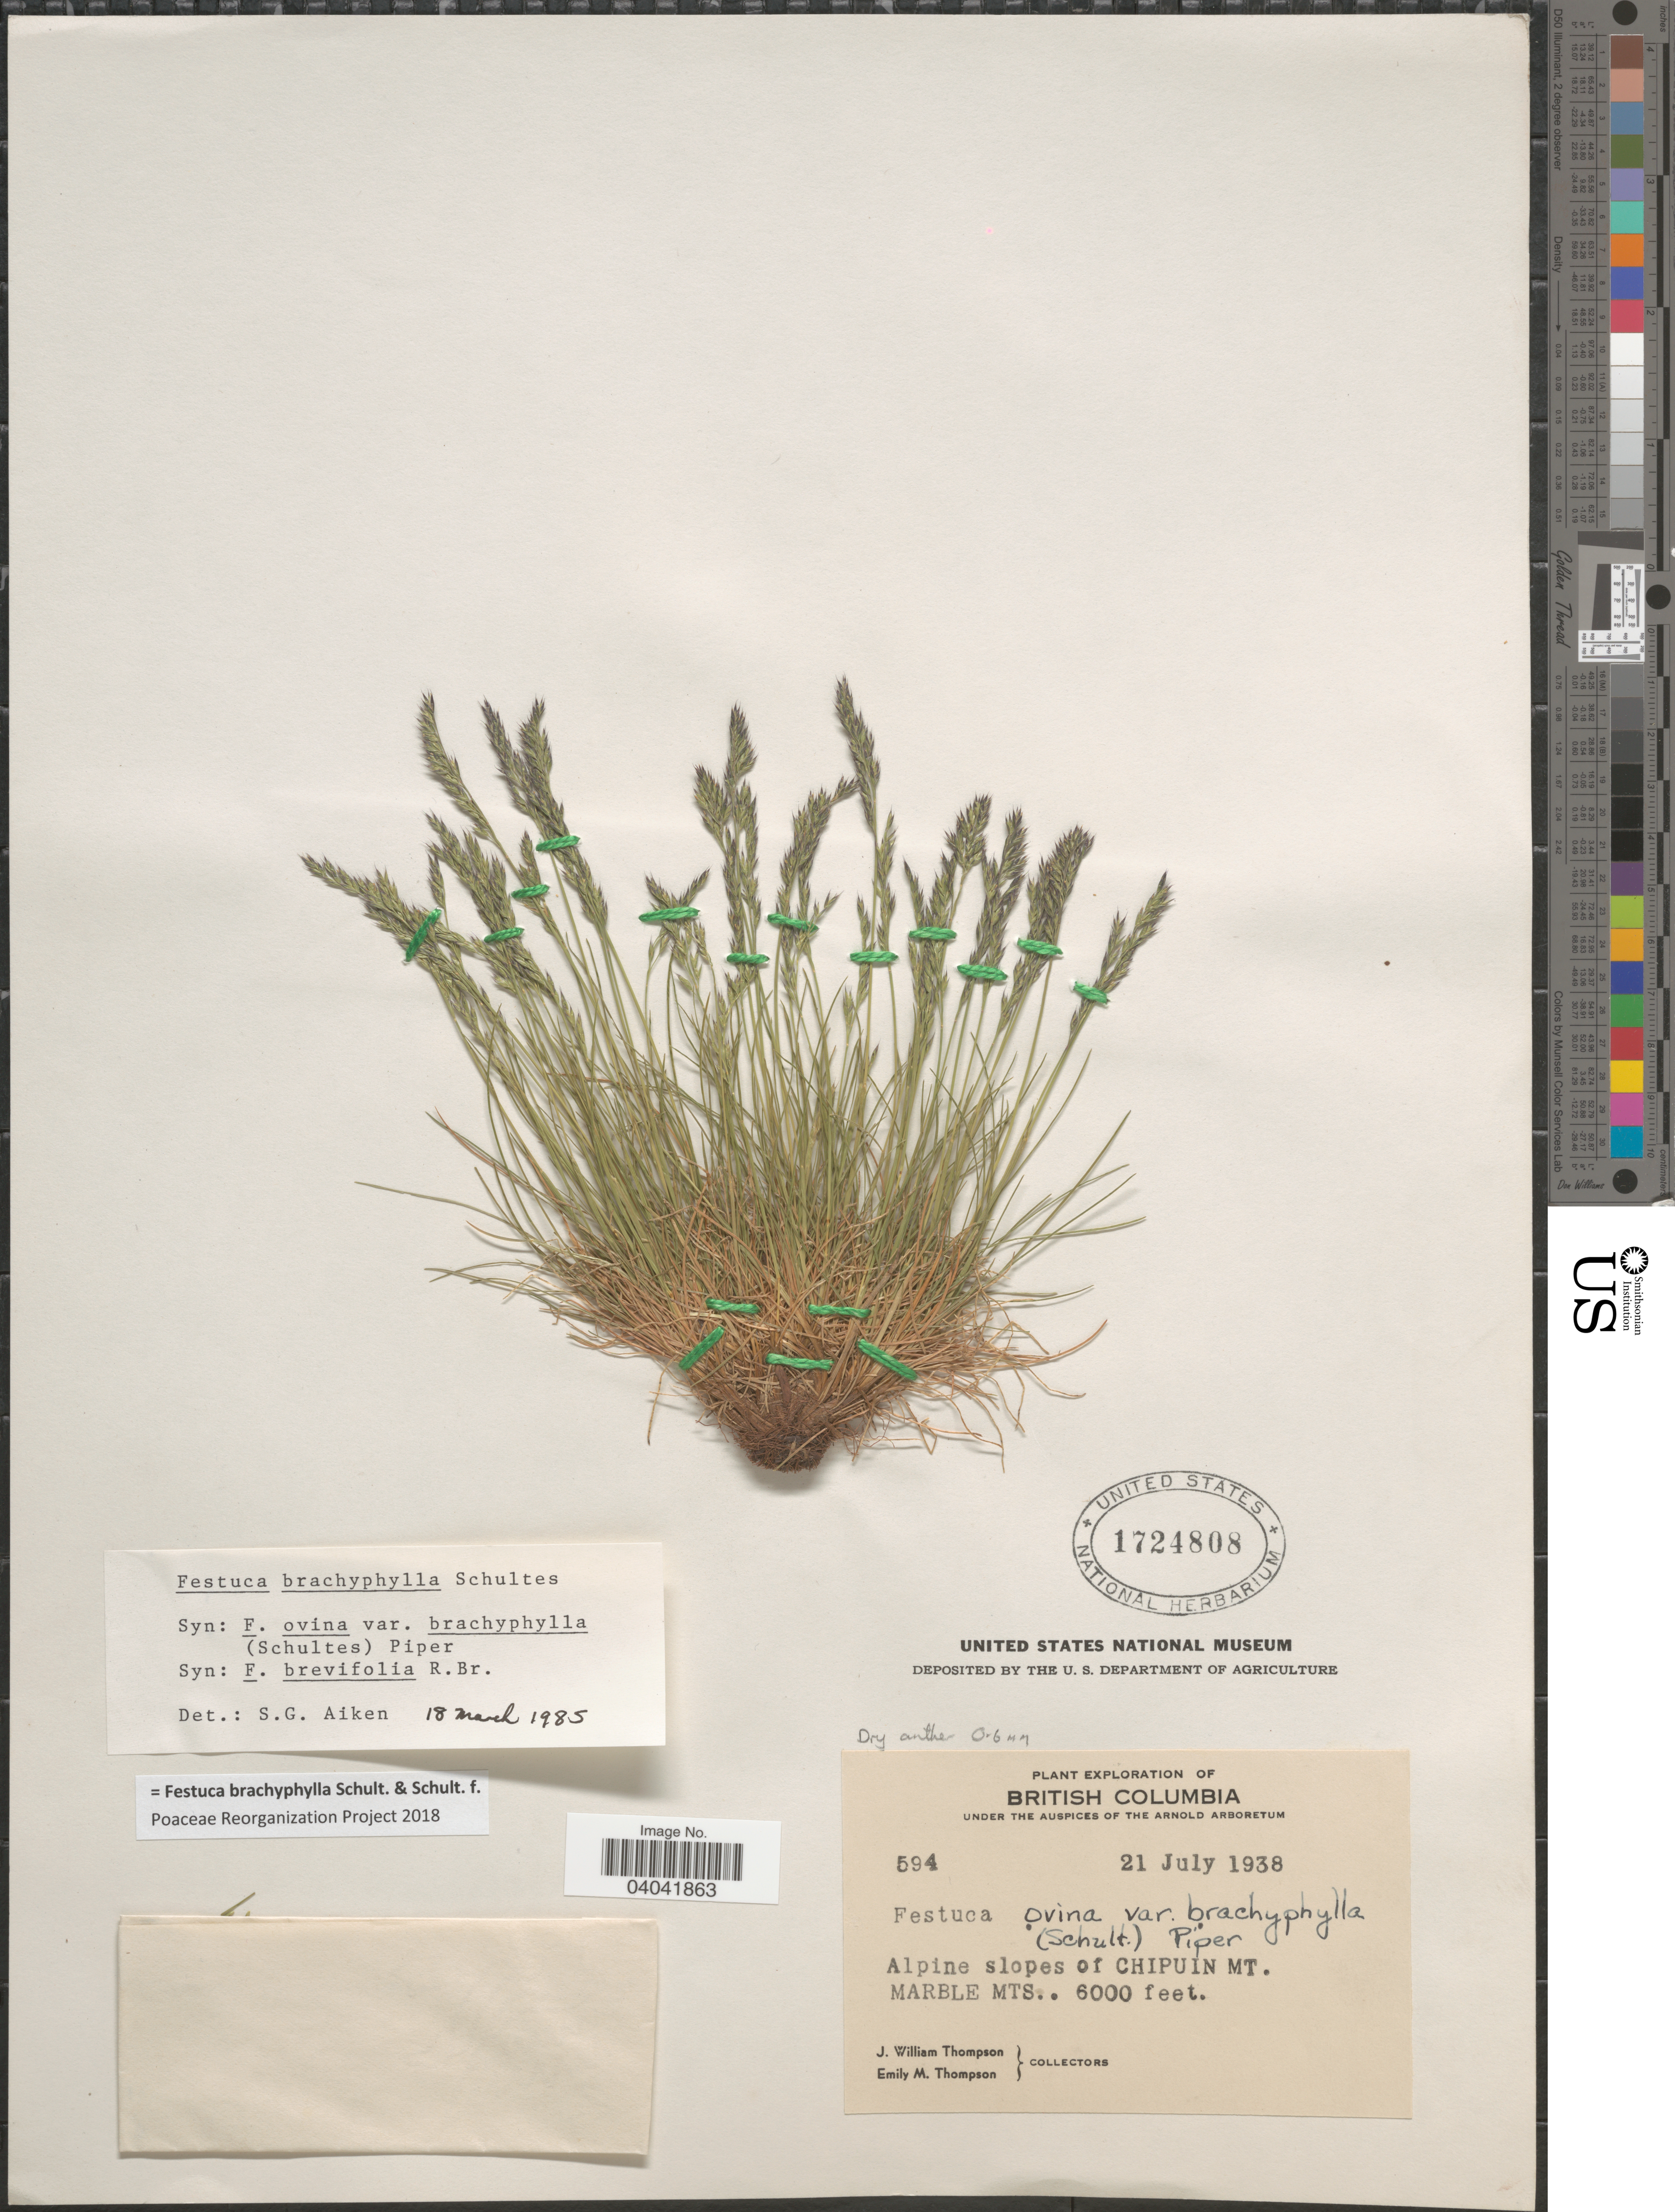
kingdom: Plantae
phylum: Tracheophyta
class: Liliopsida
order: Poales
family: Poaceae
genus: Festuca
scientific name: Festuca brachyphylla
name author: Schult. & Schult. f.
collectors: J. W. Thompson & E. M. Thompson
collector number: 594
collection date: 1938-07-21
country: Canada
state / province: British Columbia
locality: Alpine slopes of Chipuin Mt. Marble Mts.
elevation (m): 1829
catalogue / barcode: US 1724808